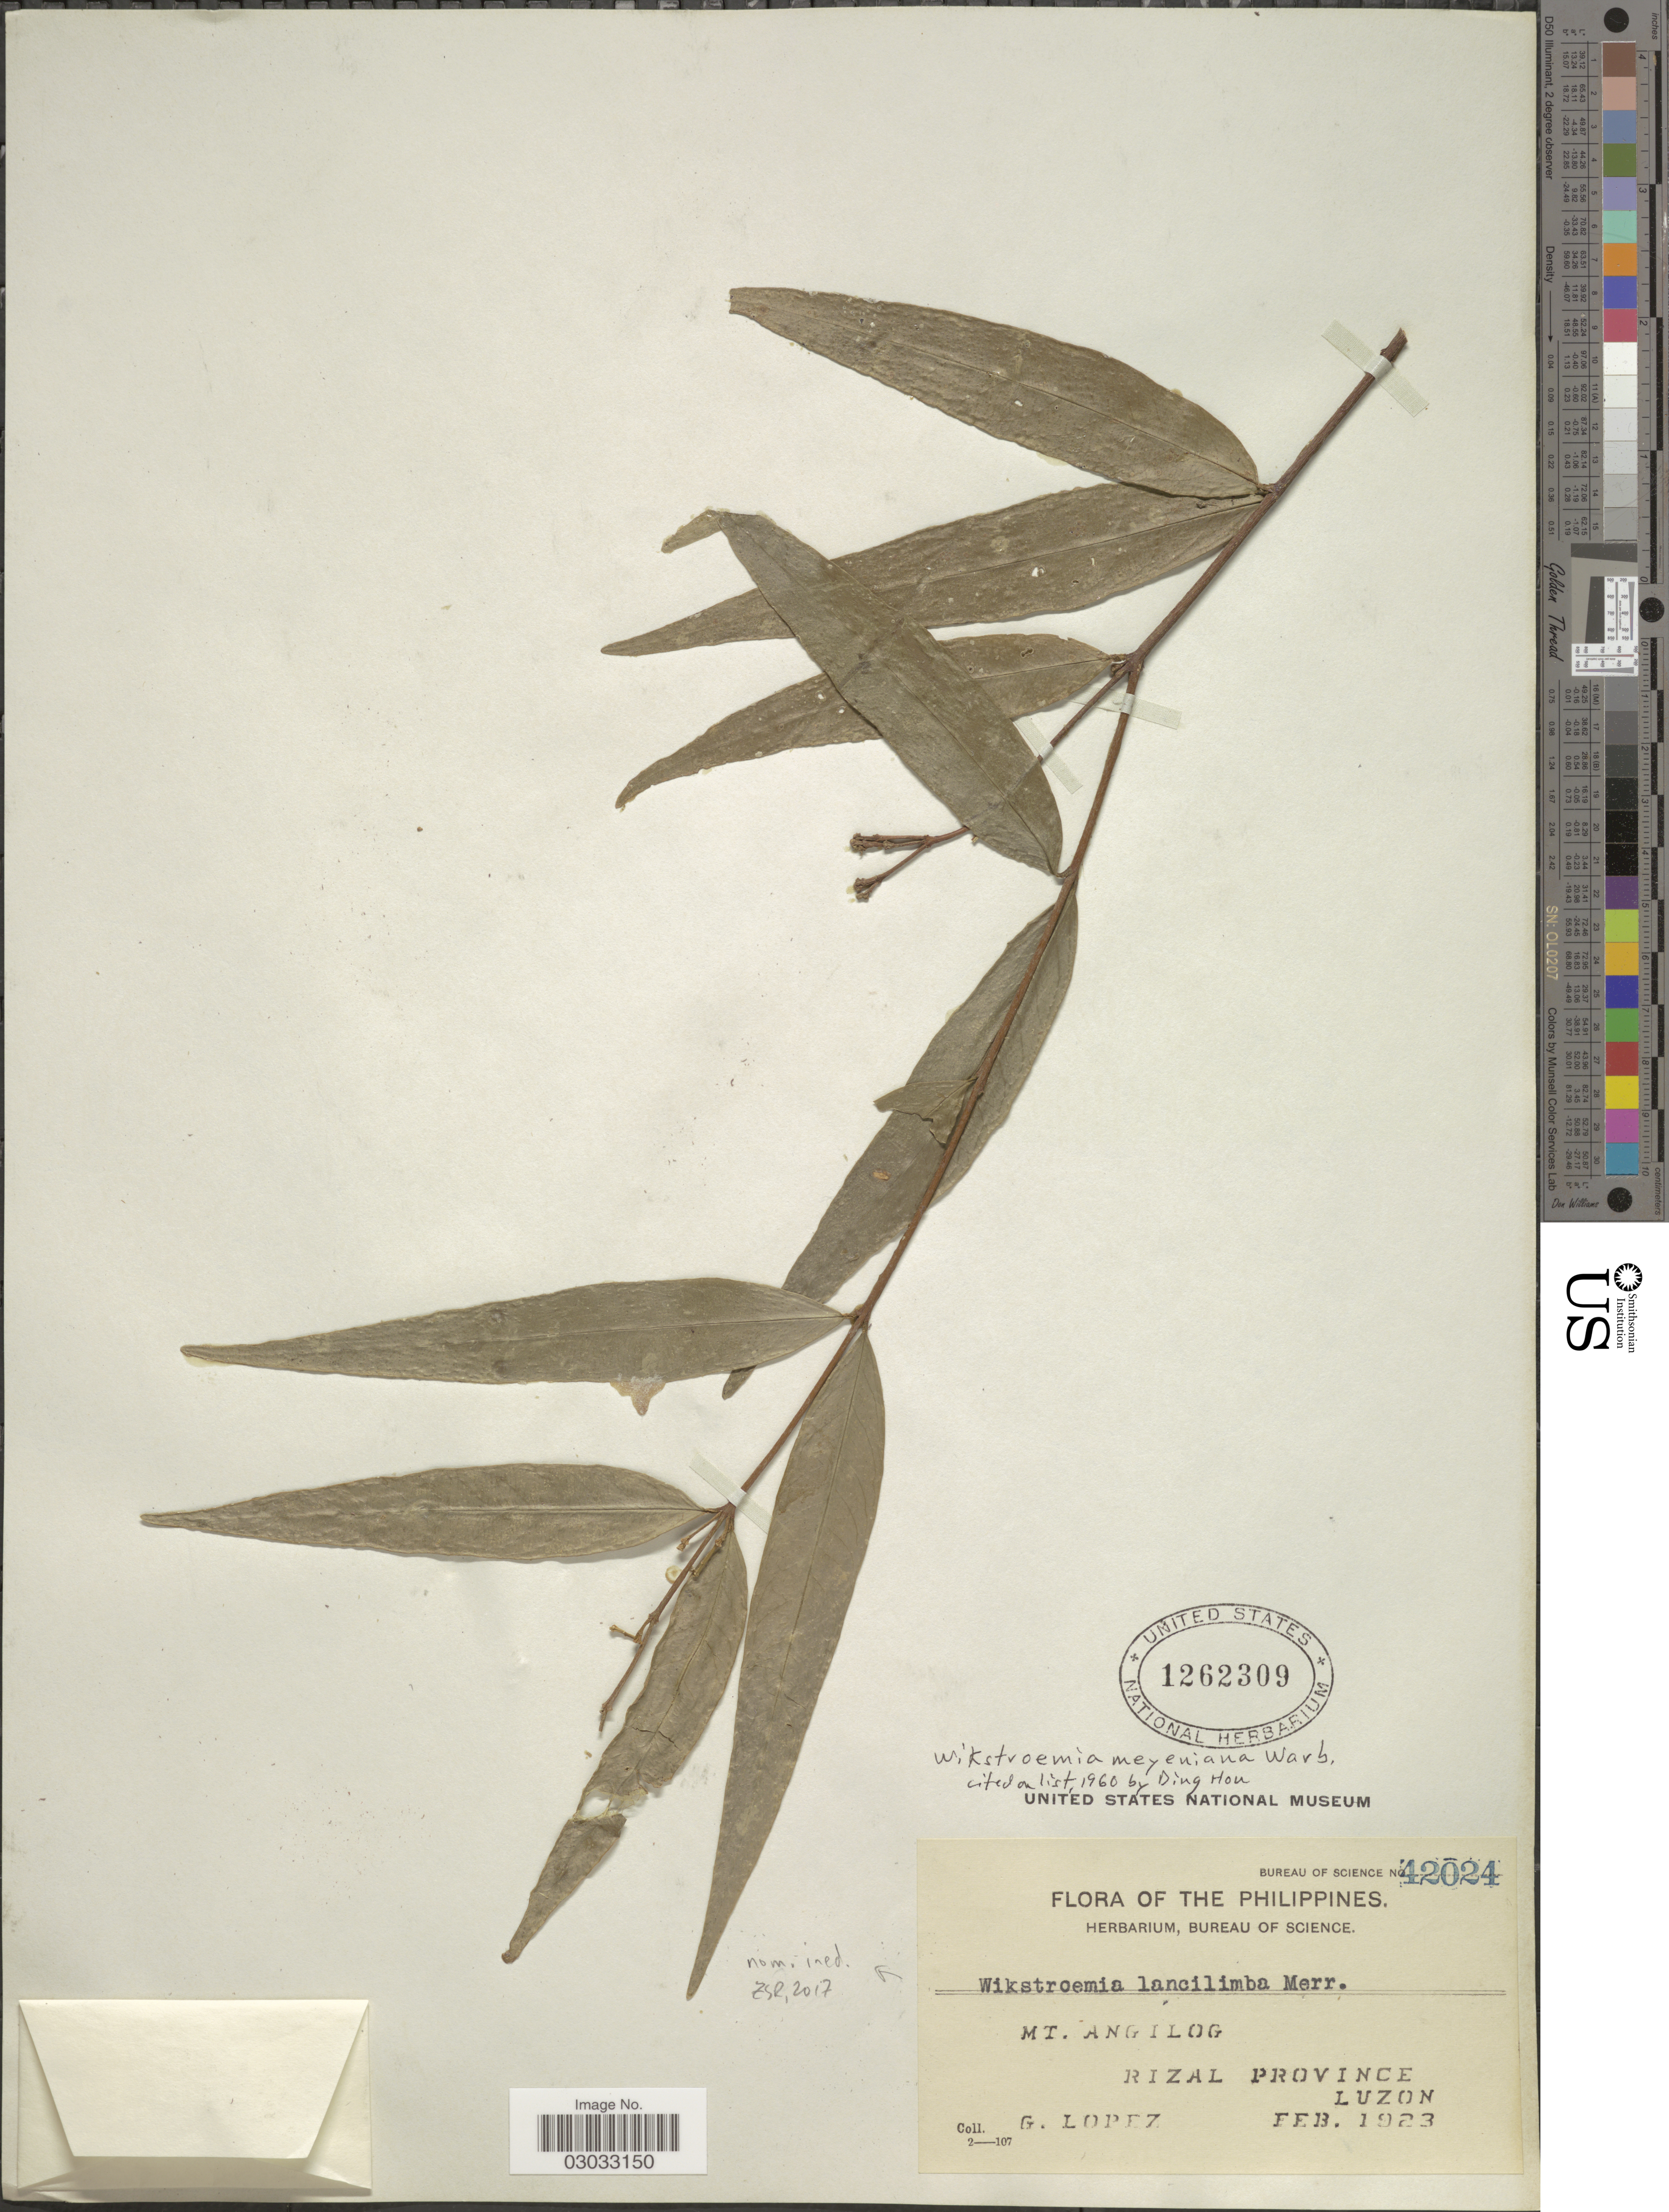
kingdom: Plantae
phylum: Tracheophyta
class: Magnoliopsida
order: Malvales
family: Thymelaeaceae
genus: Wikstroemia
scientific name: Wikstroemia meyeniana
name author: Warb.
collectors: G. López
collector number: Bureau of Science 42024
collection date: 1923-02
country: Philippines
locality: Mt. Angilog, Rizal Province, Luzon.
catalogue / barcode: US 1262309